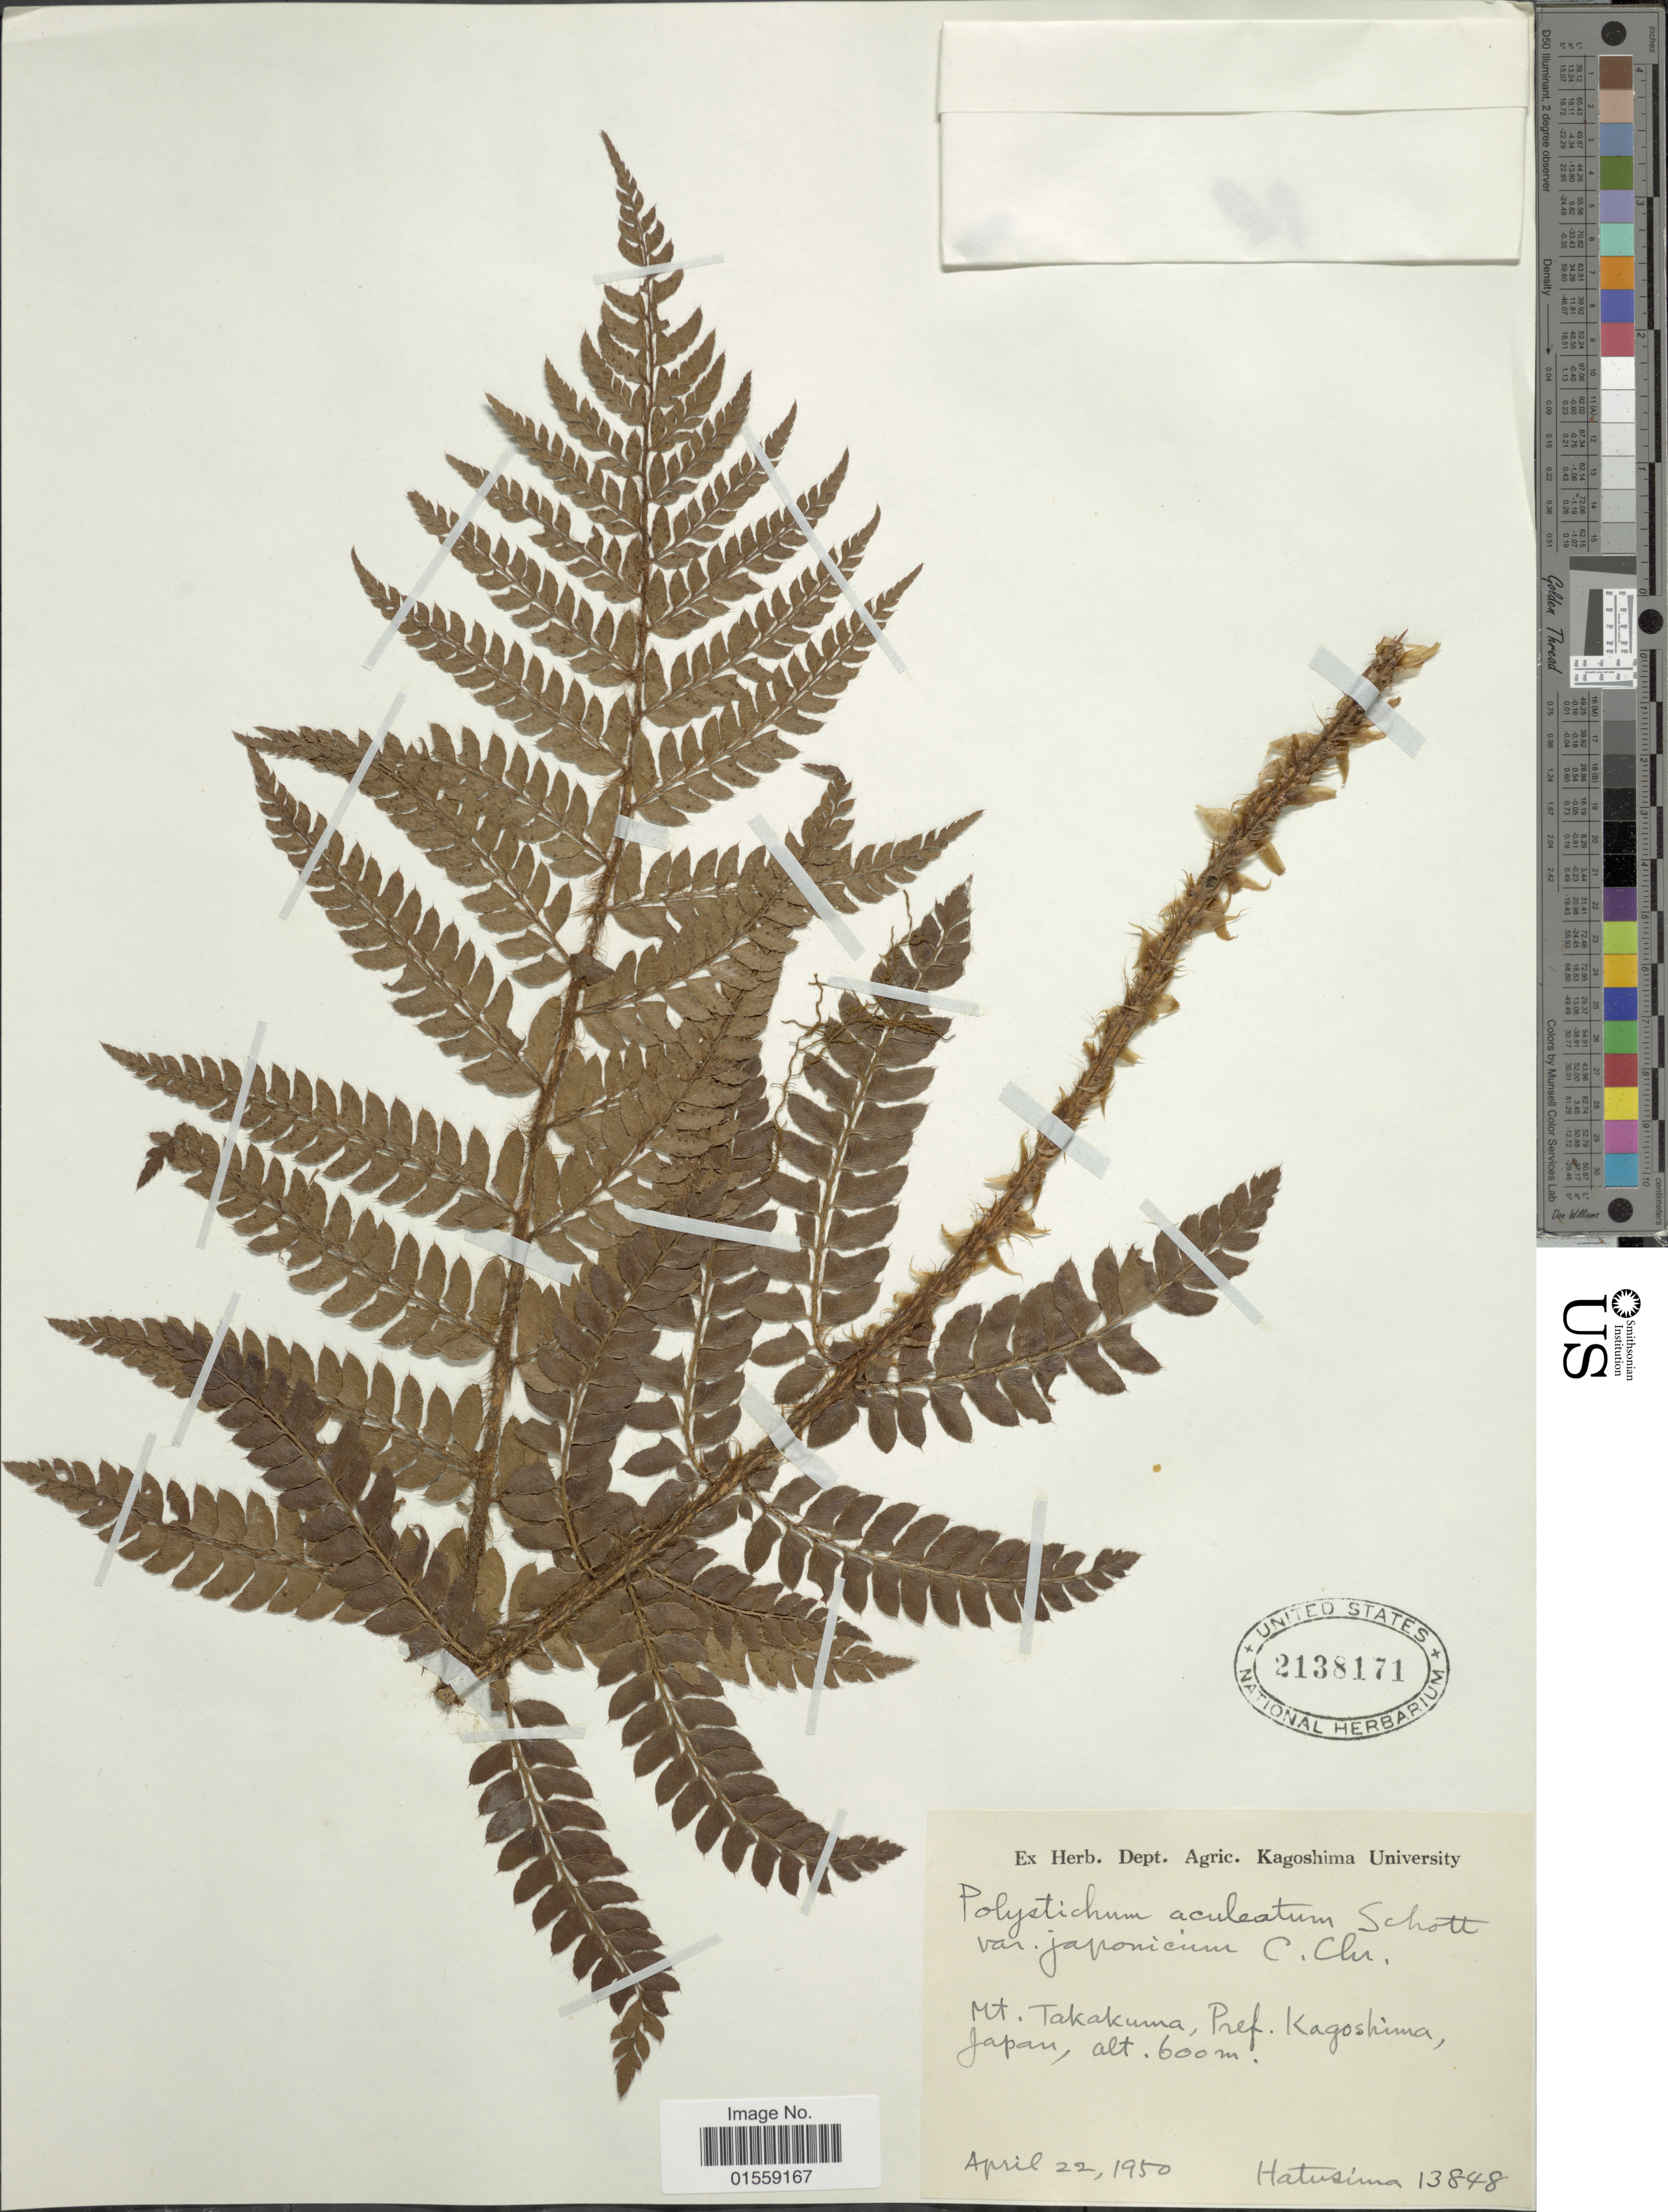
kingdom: Plantae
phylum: Tracheophyta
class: Polypodiopsida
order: Polypodiales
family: Dryopteridaceae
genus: Polystichum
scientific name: Polystichum japonicum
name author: Diels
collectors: -. Hatusima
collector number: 13848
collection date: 1950-04-22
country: Japan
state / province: Kagosima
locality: Mt. takakuma, Pref. Kagoshima, japan.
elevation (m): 600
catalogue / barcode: US 2138171